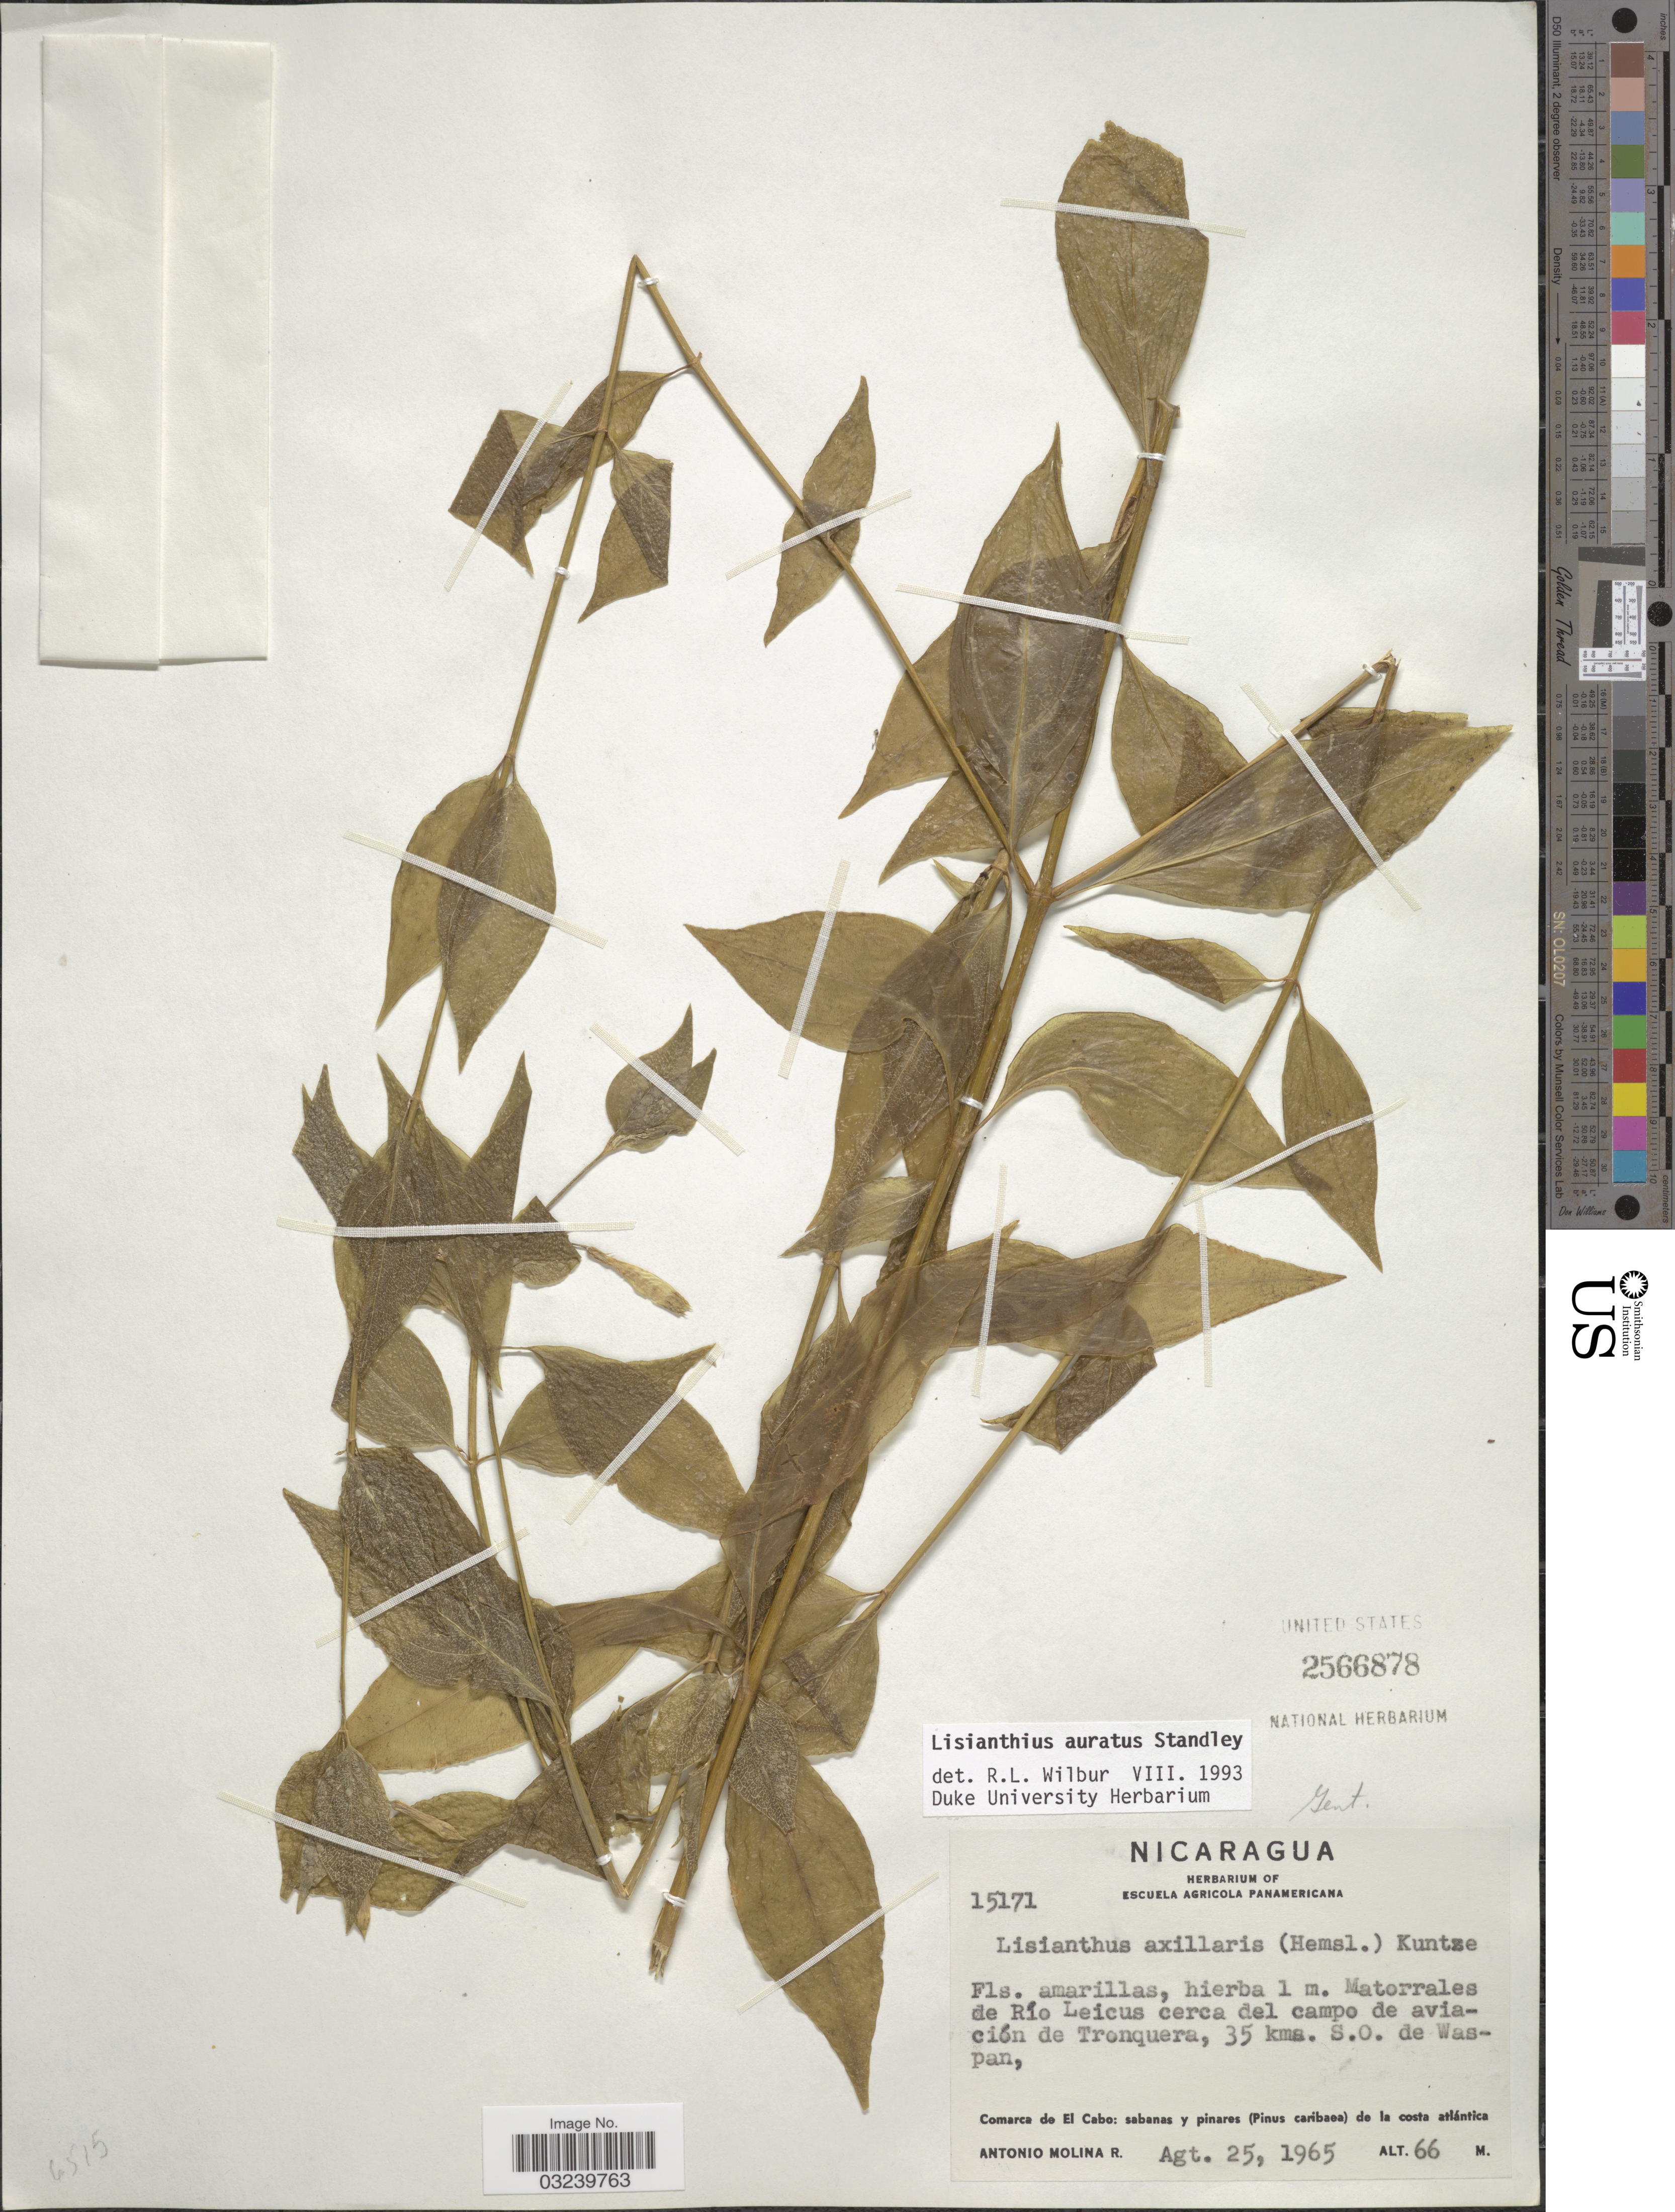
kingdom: Plantae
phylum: Tracheophyta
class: Magnoliopsida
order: Gentianales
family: Gentianaceae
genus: Lisianthius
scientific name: Lisianthius auratus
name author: Standl.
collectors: A. Molina R.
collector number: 15171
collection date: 1965-08-25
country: Nicaragua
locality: Matorrales de Río Leicus cerca del campo de aviación de Tronquera, 35 kms. S.O. de Waspan, Comarca de El Cabo: sabanas y pinares (Pinus caribaea) de la costa atlántica.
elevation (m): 66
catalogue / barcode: US 2566878